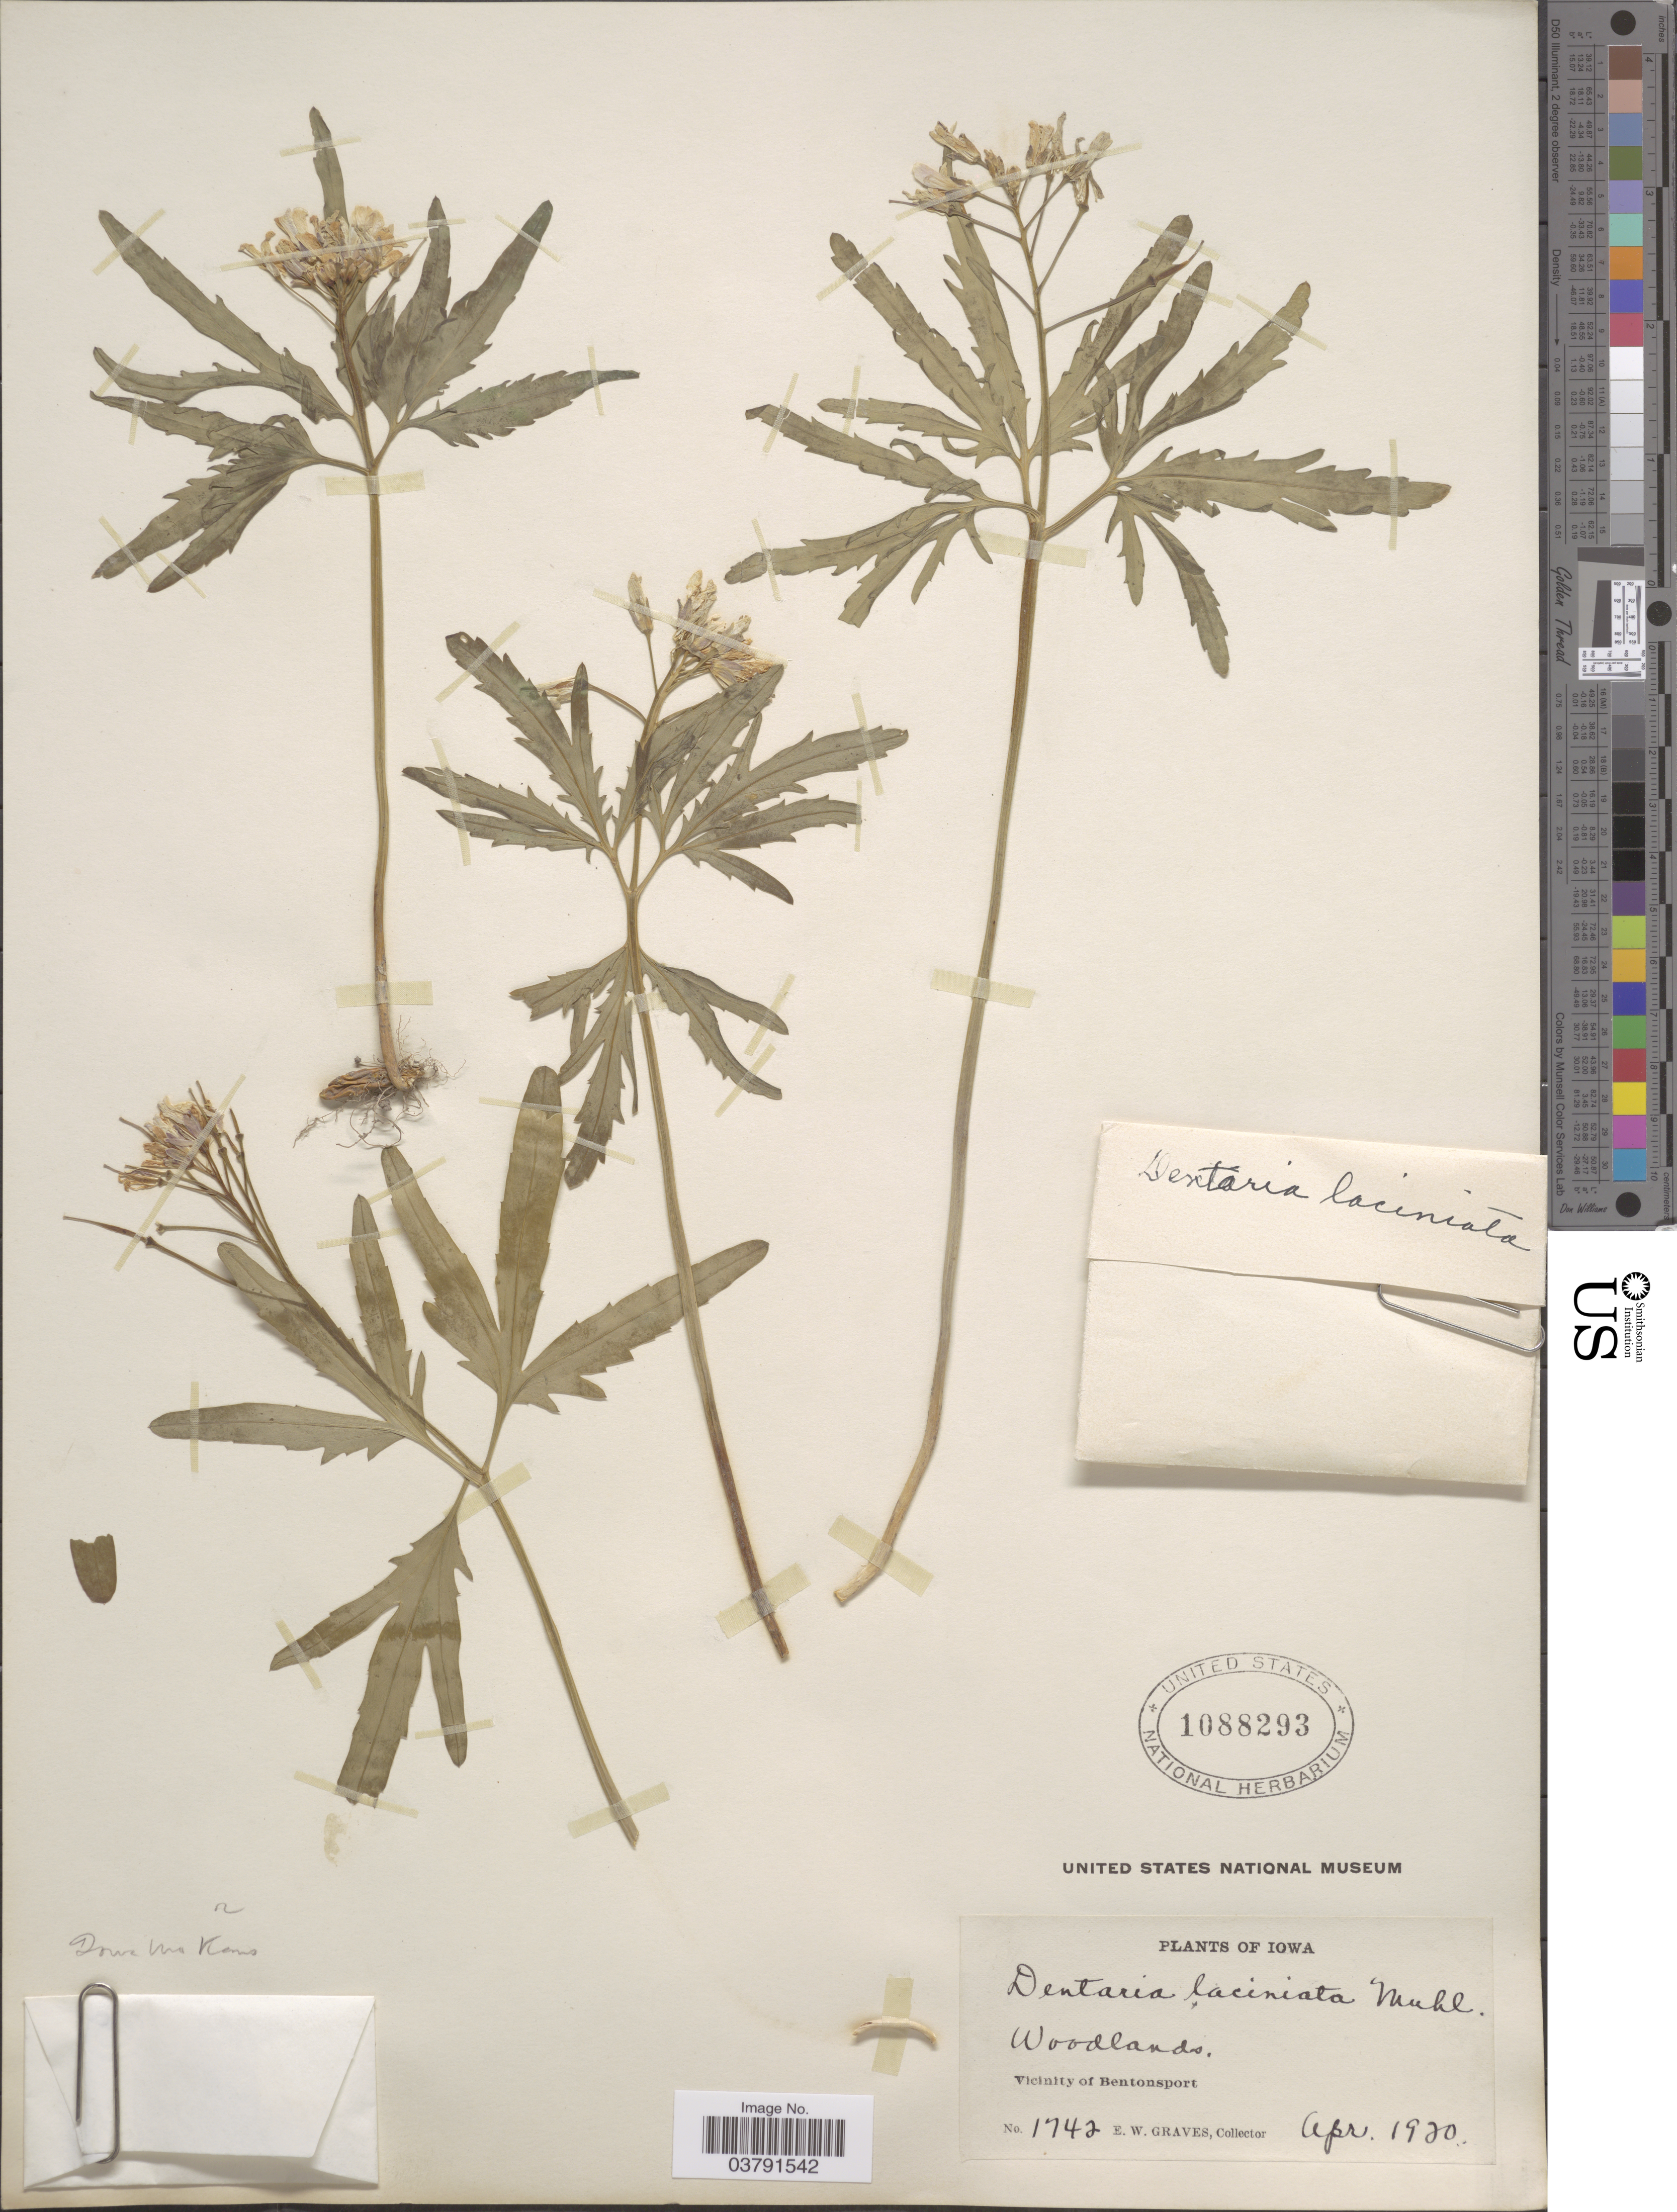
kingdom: Plantae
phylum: Tracheophyta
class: Magnoliopsida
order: Brassicales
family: Brassicaceae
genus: Dentaria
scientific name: Dentaria laciniata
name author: Muhl.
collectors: E. Graves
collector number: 1742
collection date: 1930-04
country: United States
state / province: Iowa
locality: Vicinity of Bentonsport.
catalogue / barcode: US 1088293